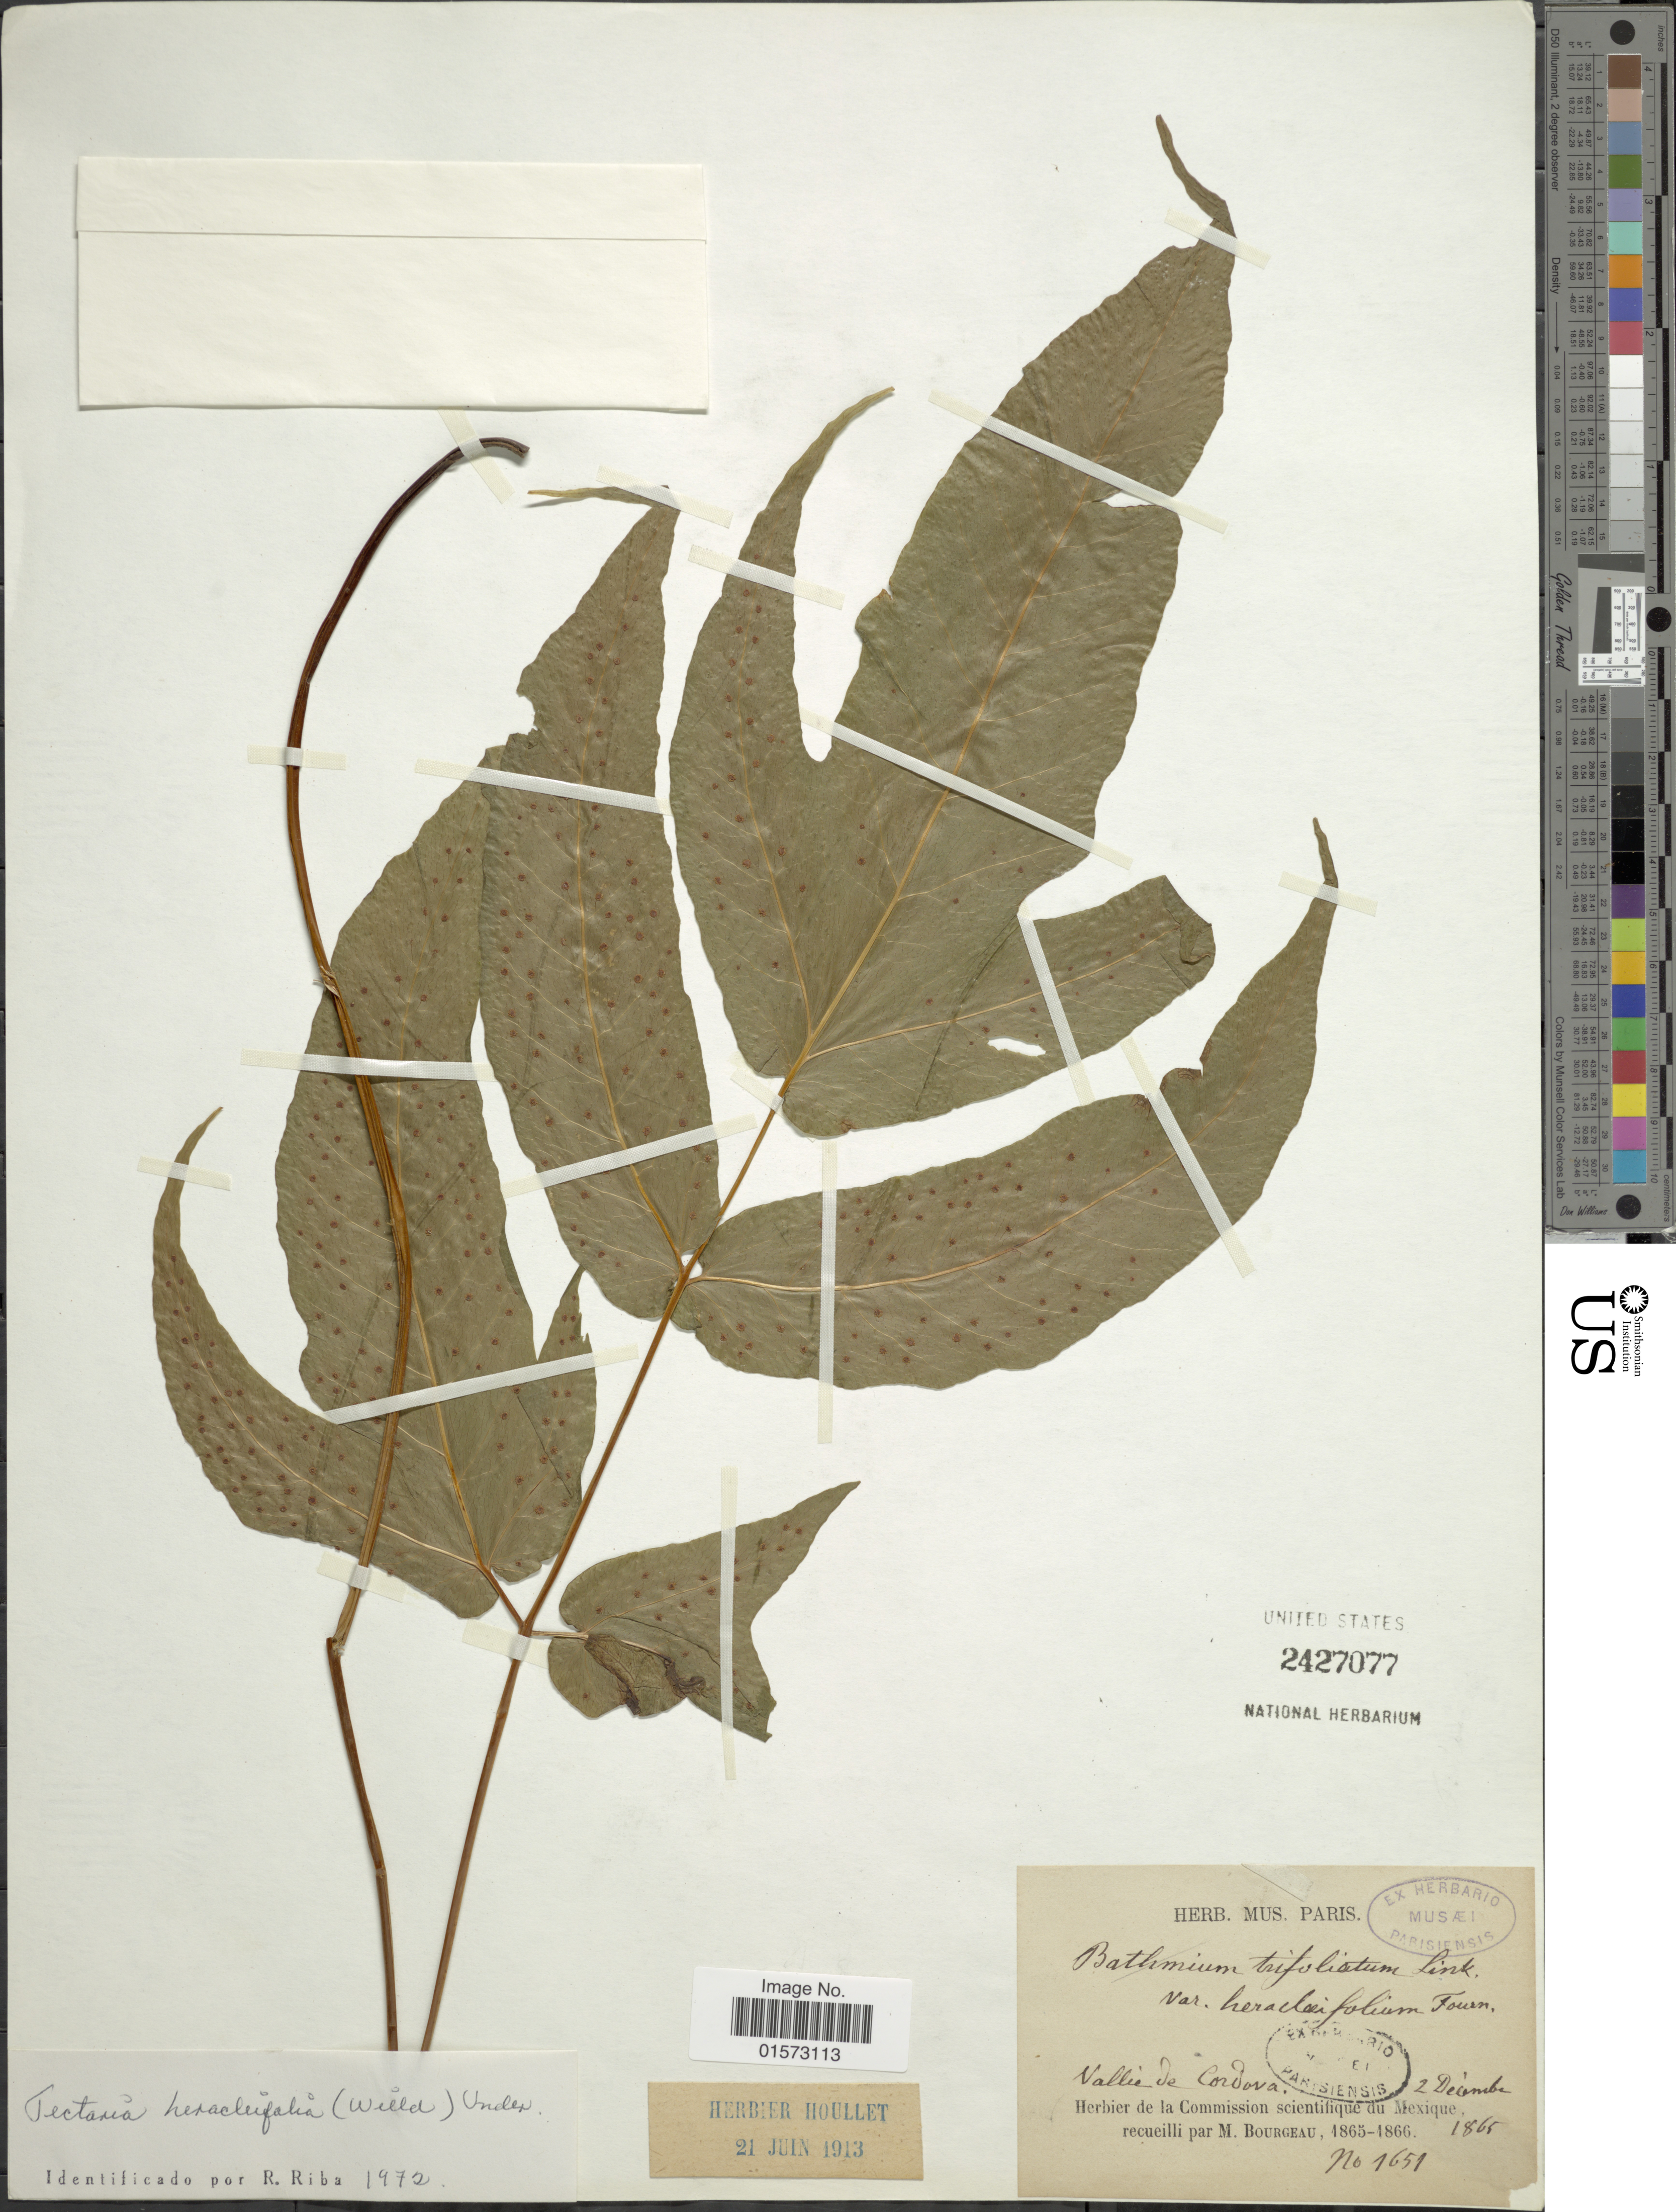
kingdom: Plantae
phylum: Tracheophyta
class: Polypodiopsida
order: Polypodiales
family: Tectariaceae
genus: Tectaria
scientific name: Tectaria heracleifolia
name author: (Willd.) Underw.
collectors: M. Bourgeau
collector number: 1651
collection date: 1865-12-02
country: Mexico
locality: Valleé de Cordova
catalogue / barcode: US 2427077